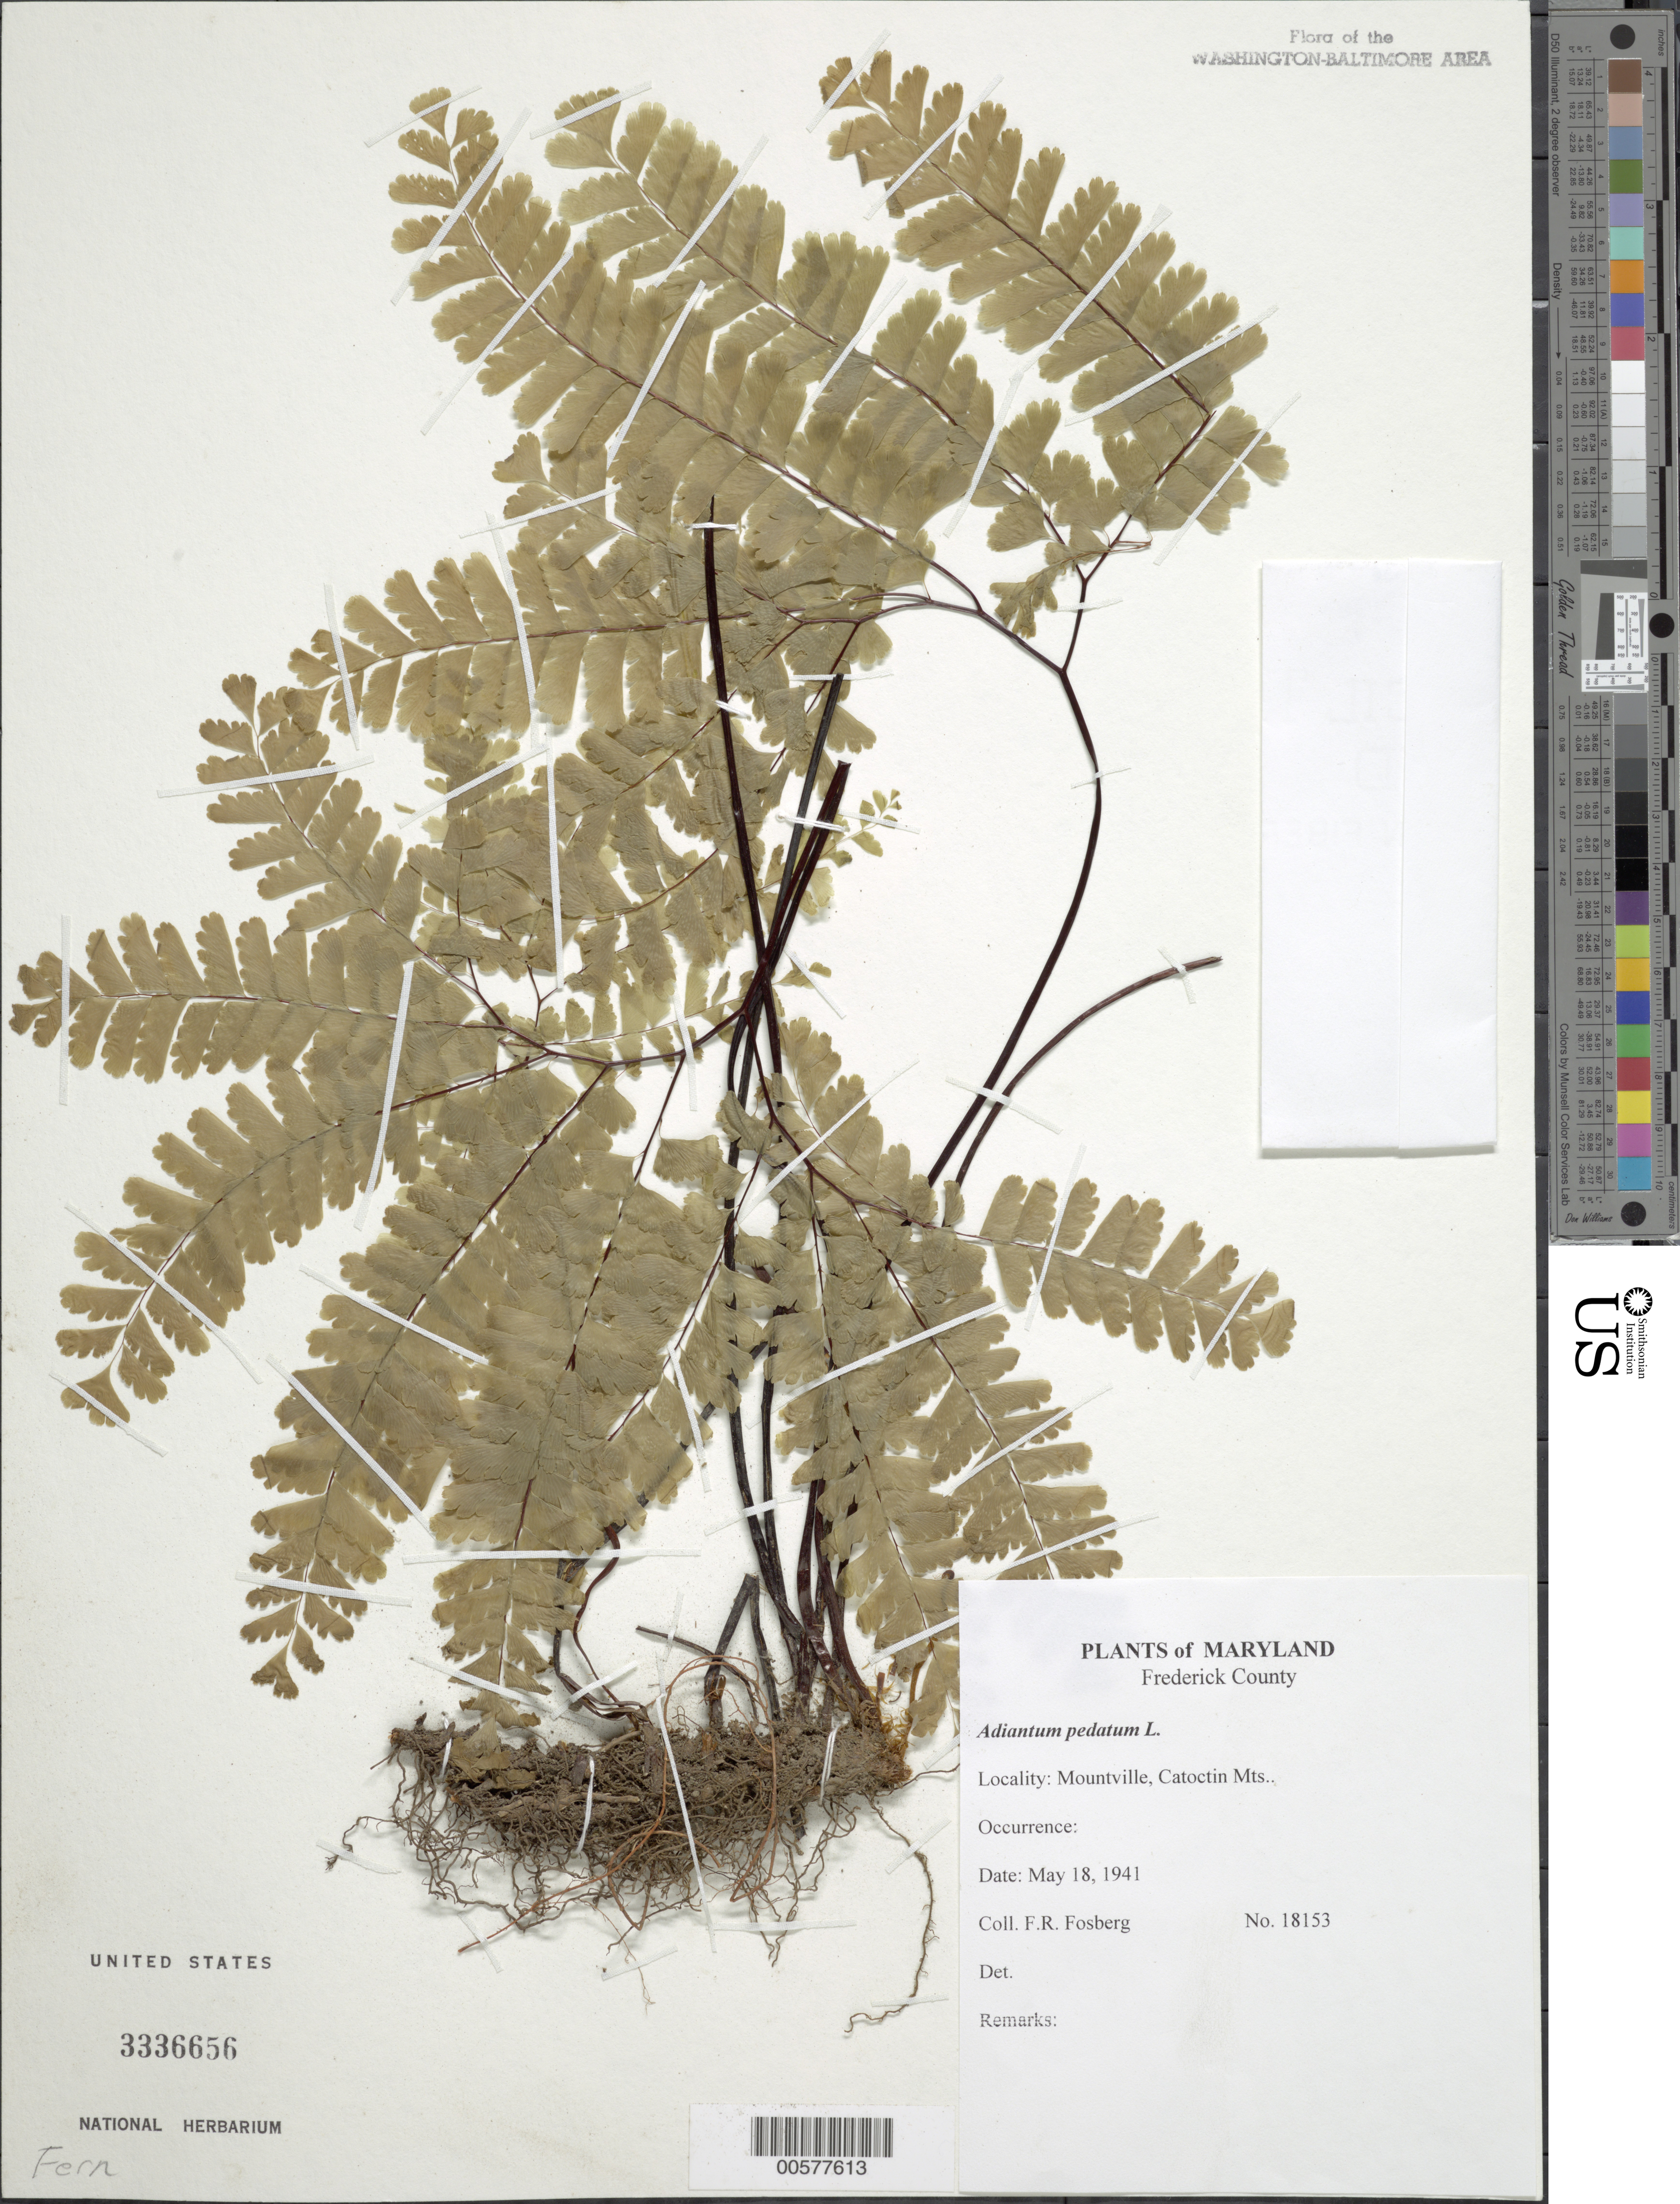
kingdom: Plantae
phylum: Tracheophyta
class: Polypodiopsida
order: Polypodiales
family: Pteridaceae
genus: Adiantum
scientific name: Adiantum pedatum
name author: L.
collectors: F. R. Fosberg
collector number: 18153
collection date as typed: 18 May 1941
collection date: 1941-05-18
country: United States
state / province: Maryland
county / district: Frederick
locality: Mountville, Catoctin "Mts.".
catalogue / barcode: US 3336656